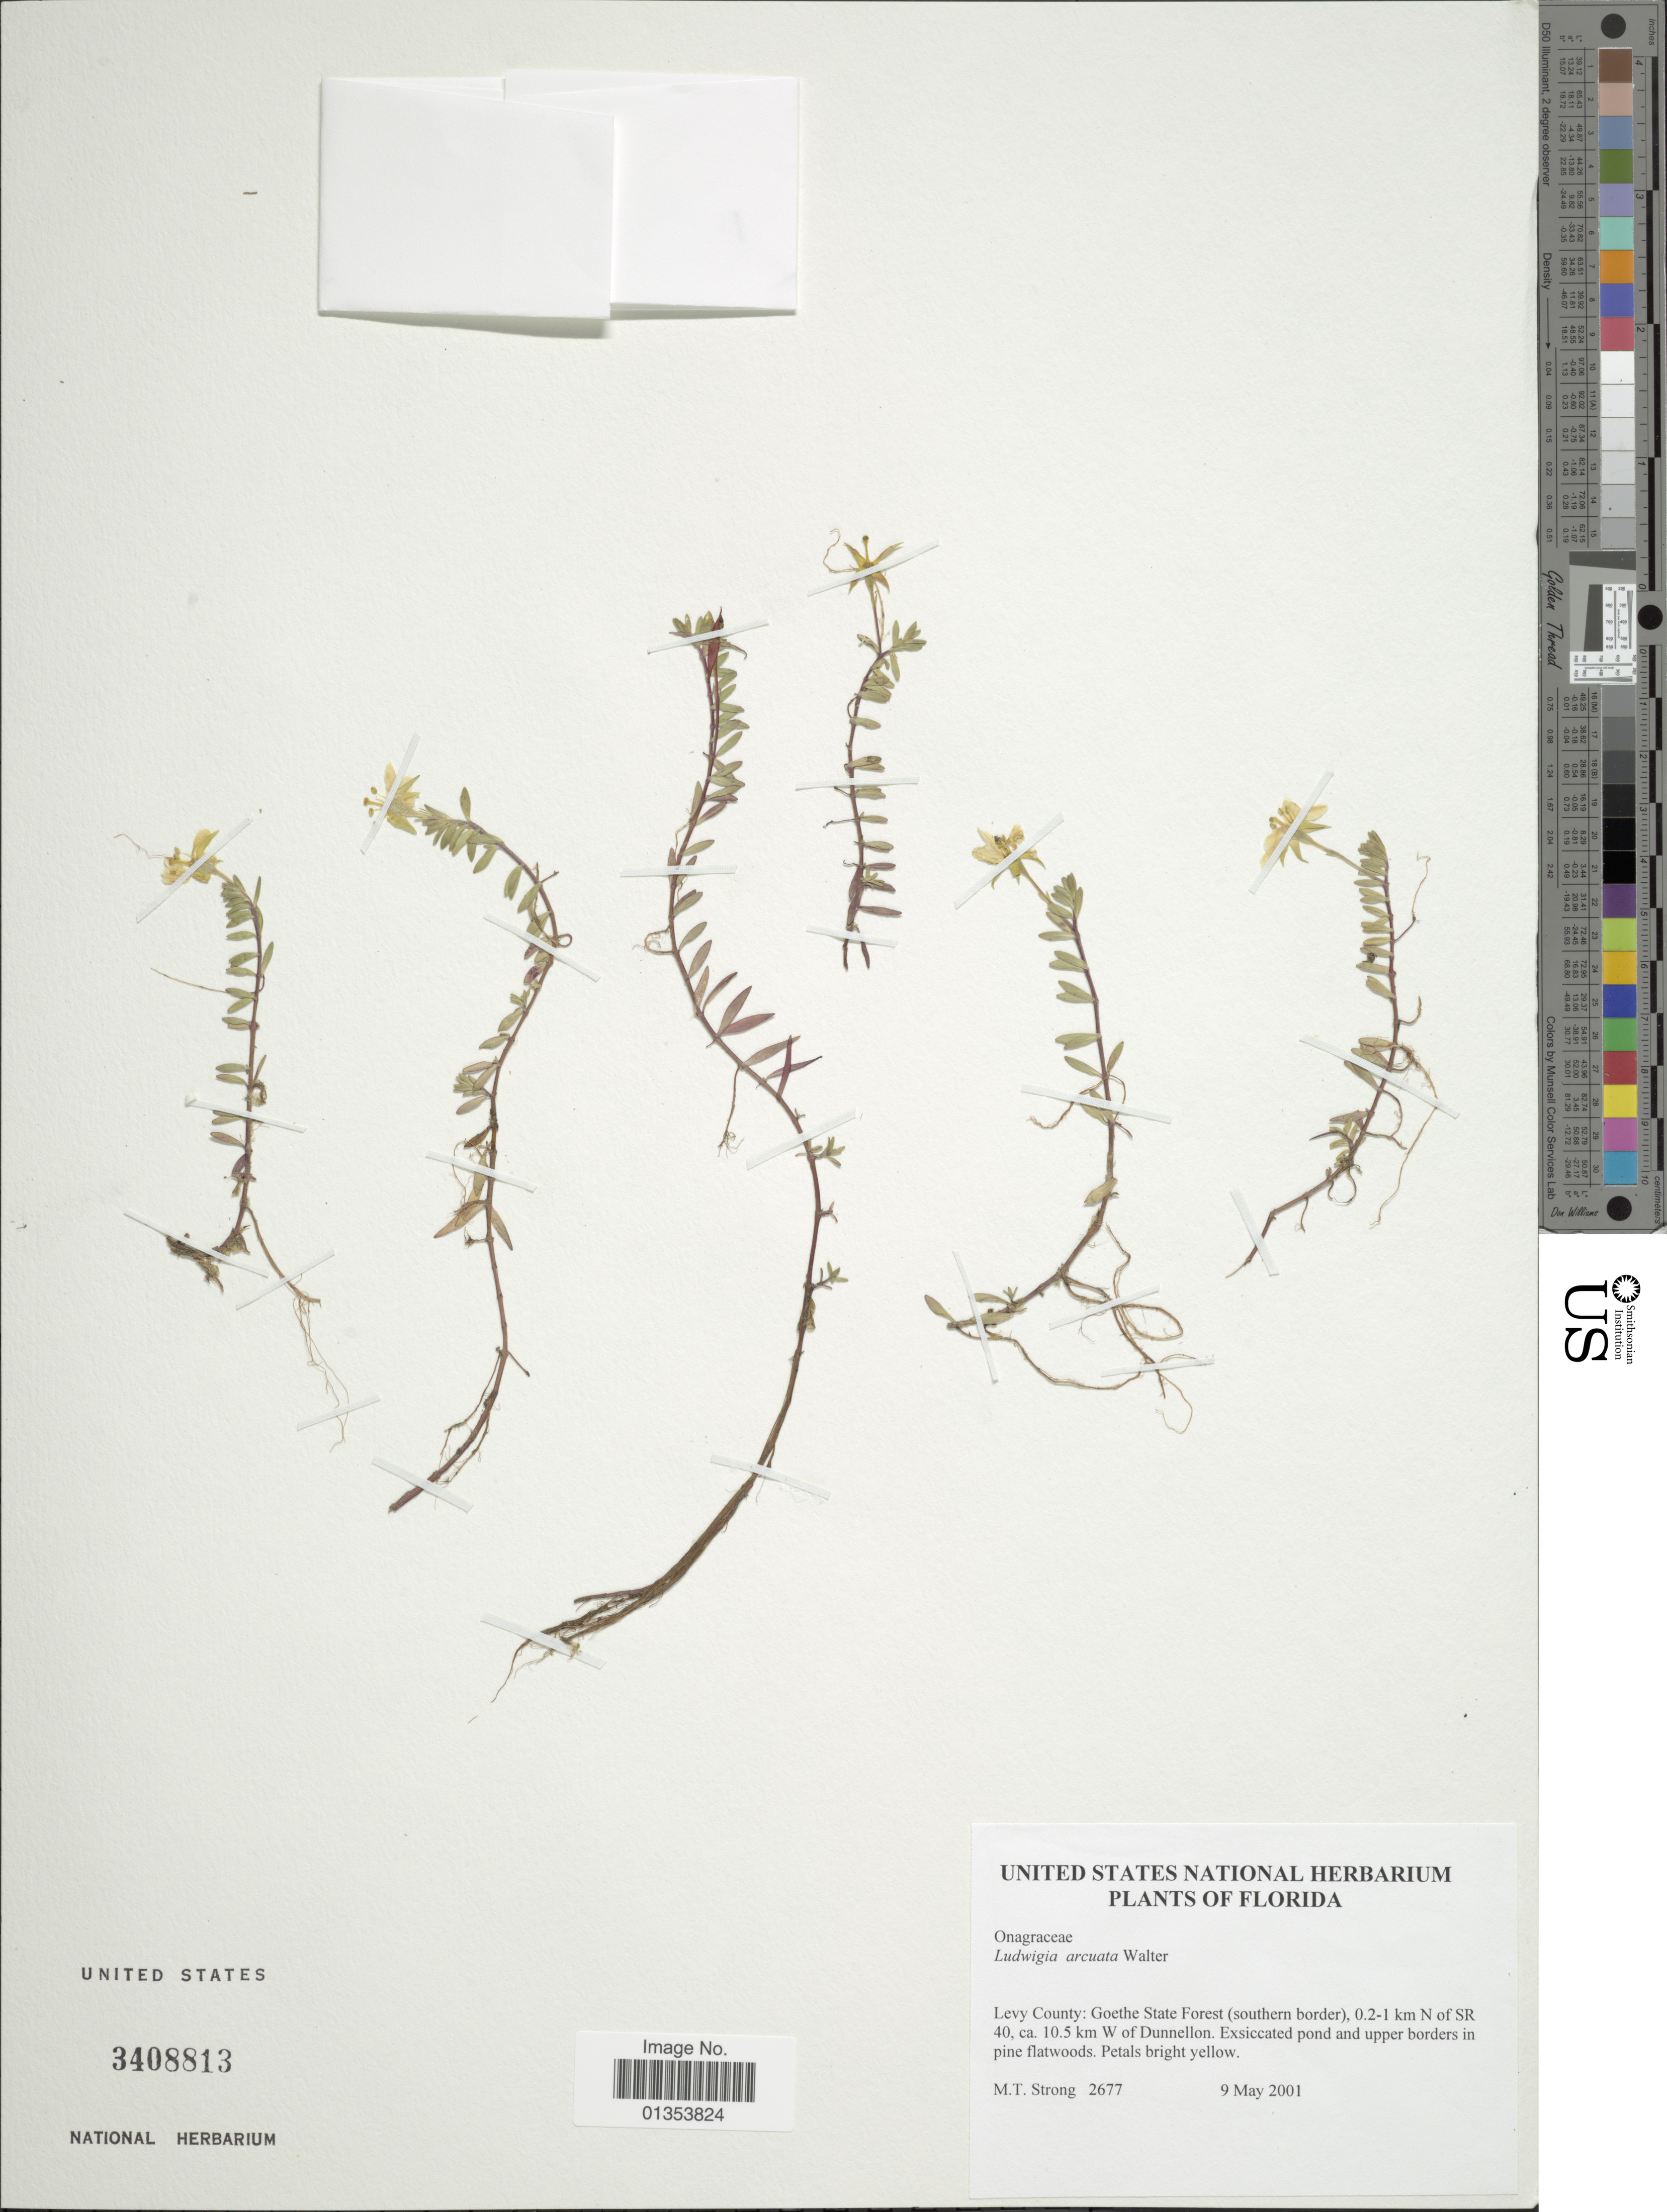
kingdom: Plantae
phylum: Tracheophyta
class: Magnoliopsida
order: Myrtales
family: Onagraceae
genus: Ludwigia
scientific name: Ludwigia arcuata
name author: Walter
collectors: M. T. Strong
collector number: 2677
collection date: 2001-05-09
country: United States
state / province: Florida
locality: Levy County:Goethe State Forest (southern border). 0.2-1 km N of SR 40, ca. 10.5 km W of Dunnellon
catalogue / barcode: US 3408813